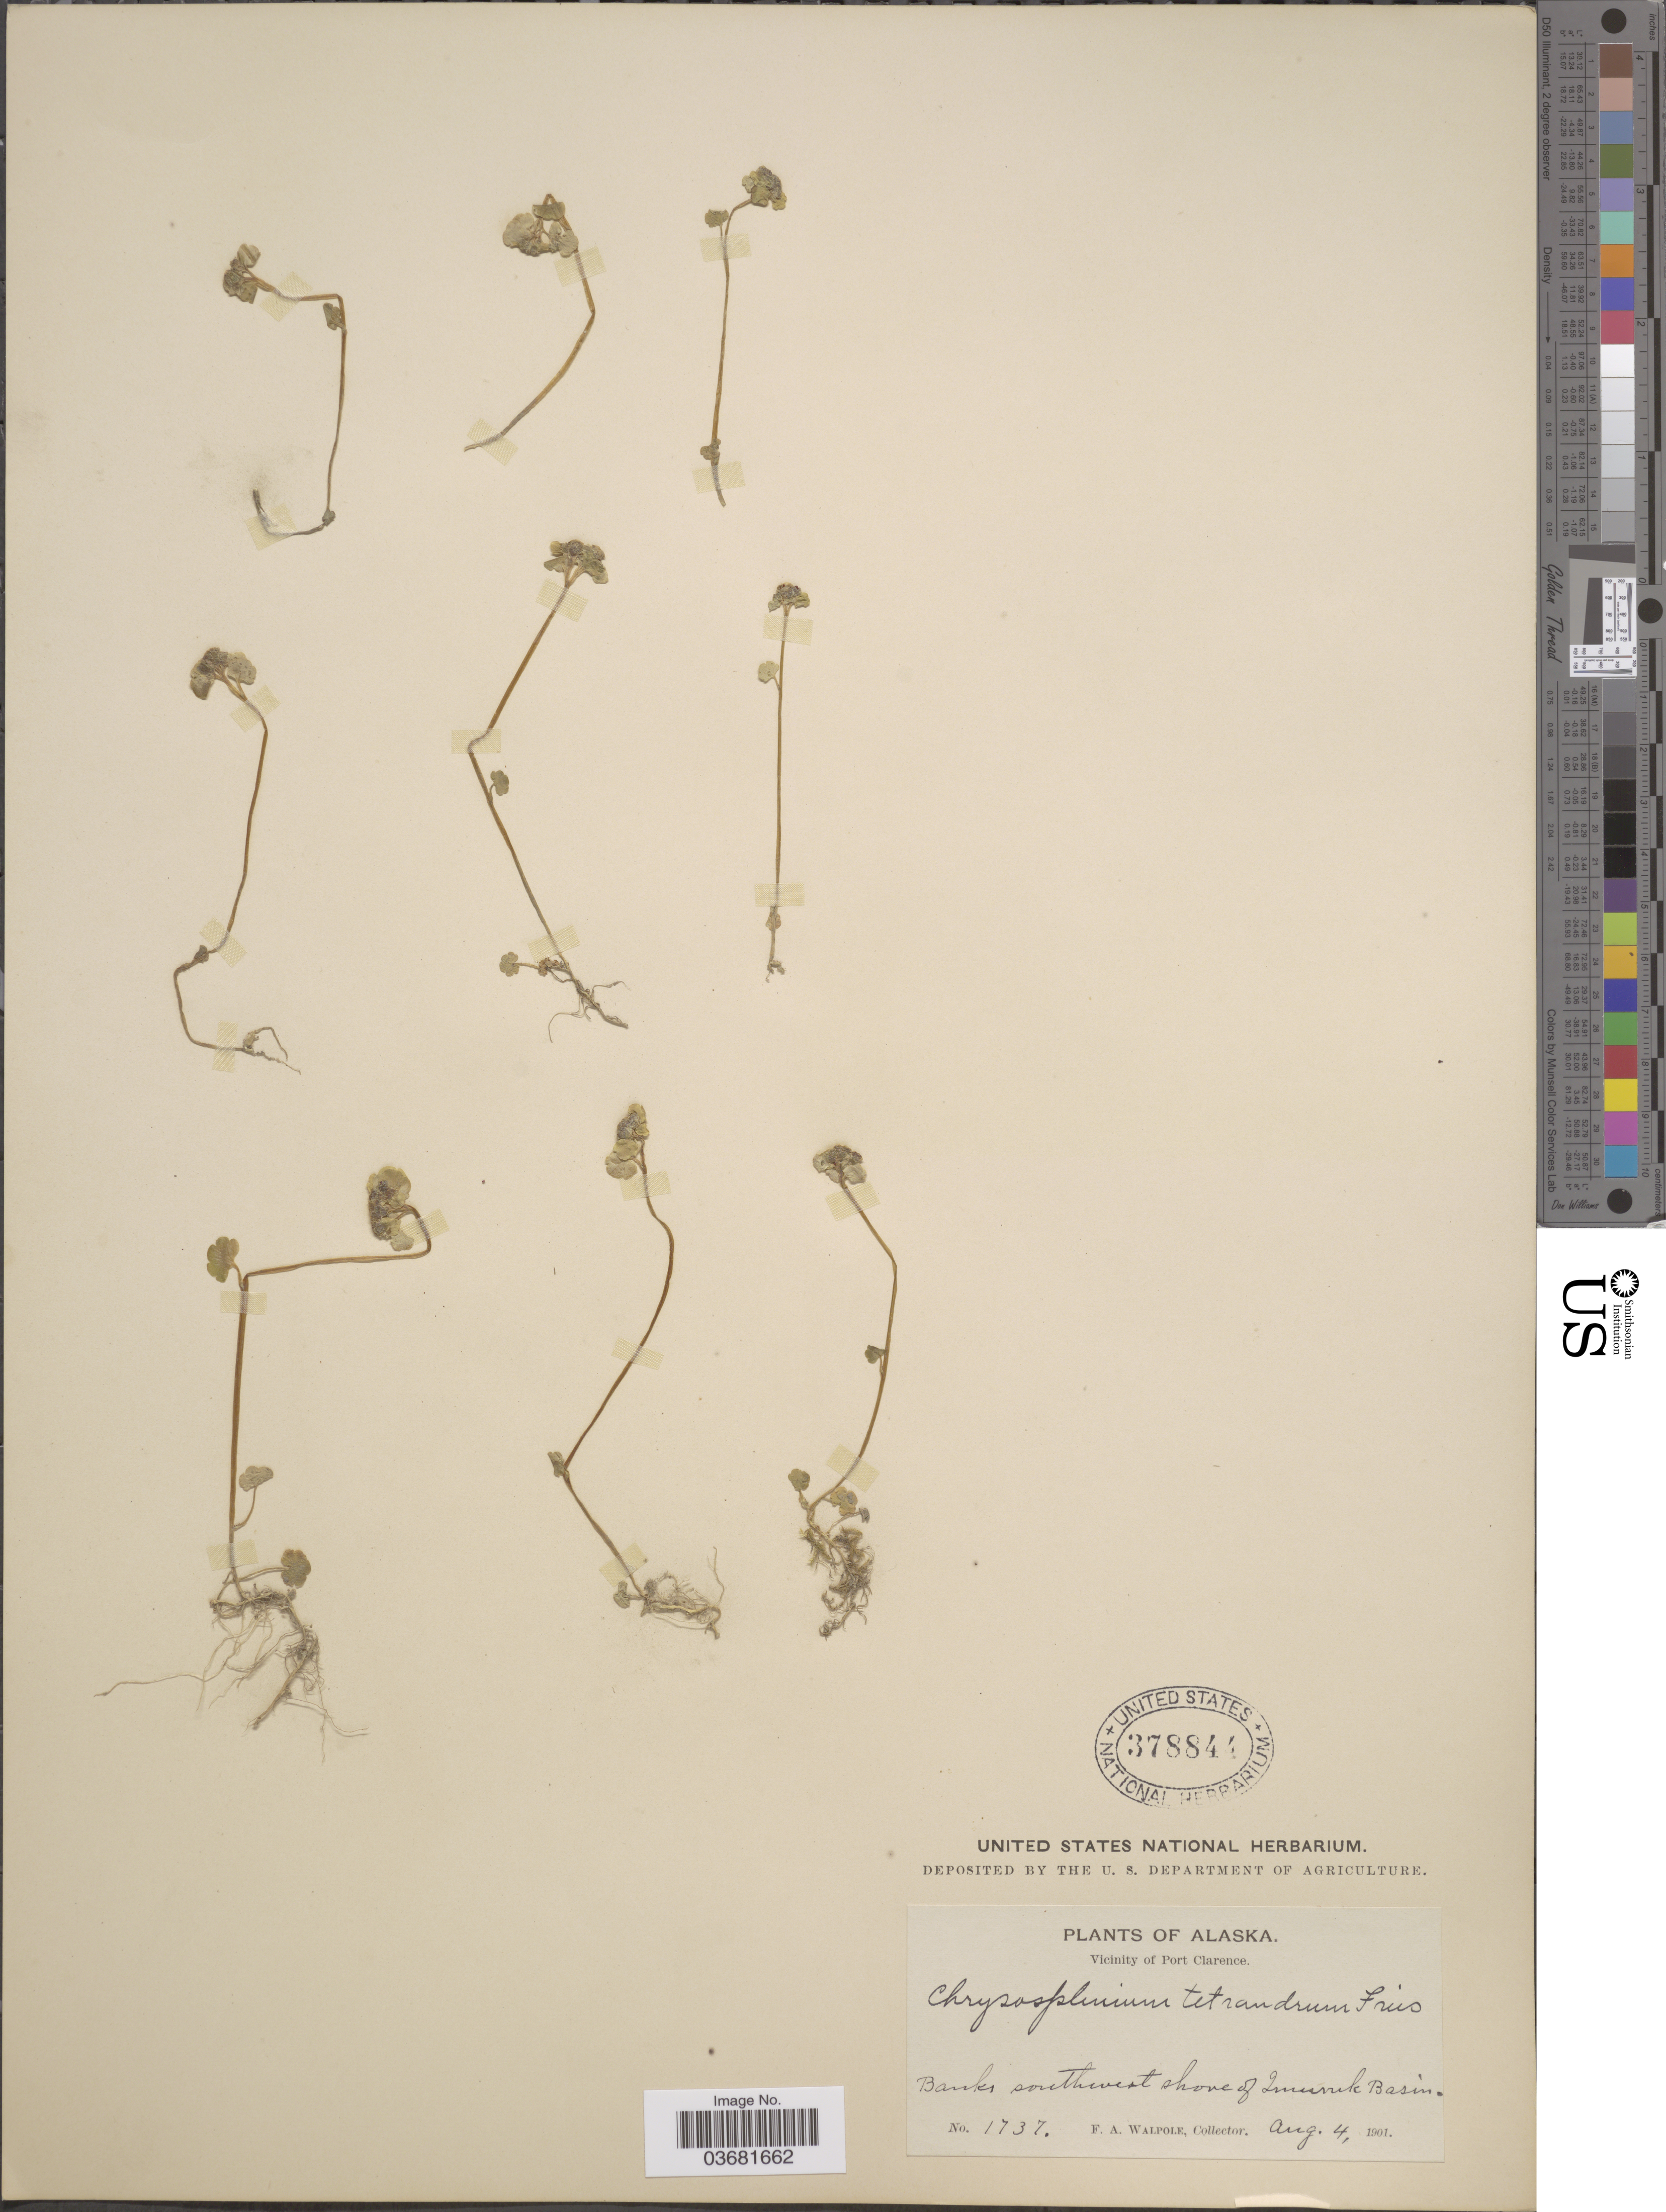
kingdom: Plantae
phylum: Tracheophyta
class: Magnoliopsida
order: Saxifragales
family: Saxifragaceae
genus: Chrysosplenium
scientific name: Chrysosplenium tetrandrum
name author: (N. Lund) Th. Fr.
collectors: F. Walpole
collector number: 1737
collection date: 1901-08-04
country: United States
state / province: Alaska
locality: Vicinity of Port Clarence. Banks southwest shore of Imuruk Basin.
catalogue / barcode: US 378844